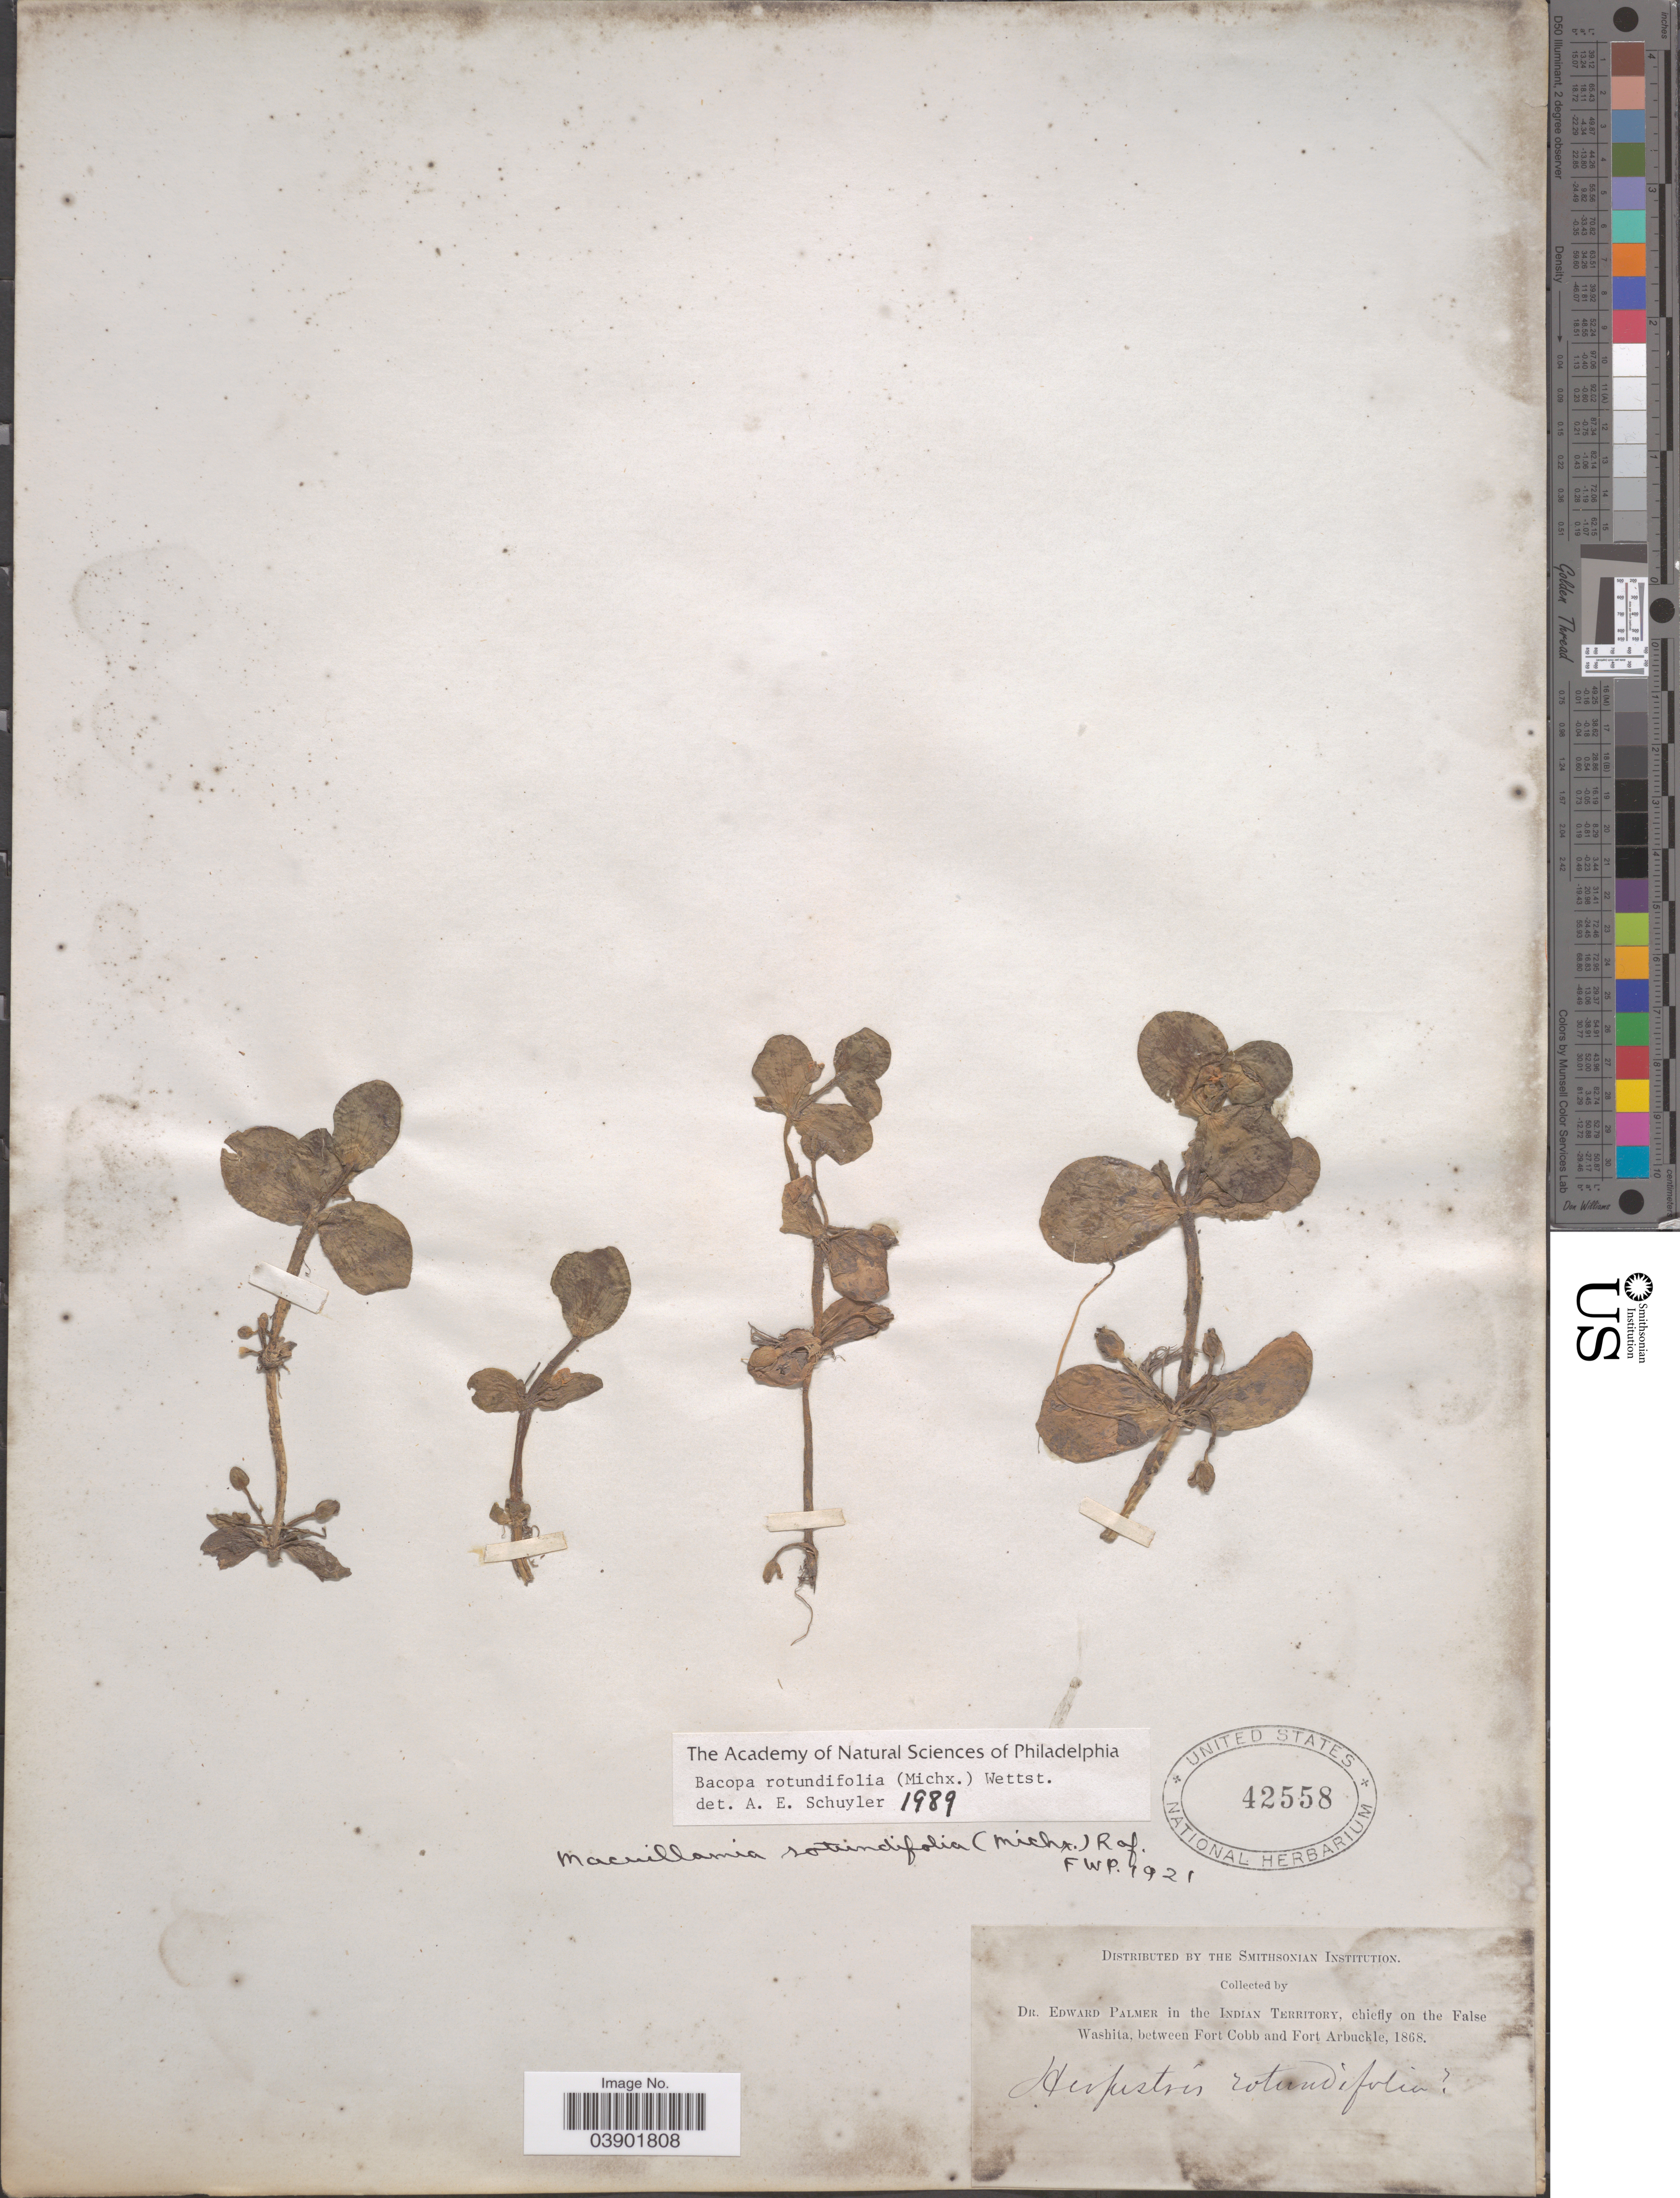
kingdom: Plantae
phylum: Tracheophyta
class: Magnoliopsida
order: Lamiales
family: Plantaginaceae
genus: Bacopa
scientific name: Bacopa rotundifolia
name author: (Michx.) Wettst.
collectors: E. Palmer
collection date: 1868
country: United States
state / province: Oklahoma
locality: In the Indian Territory, chiefly on the False Washita, between Fort Cobb and Fort Arbuckle.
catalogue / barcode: US 42558